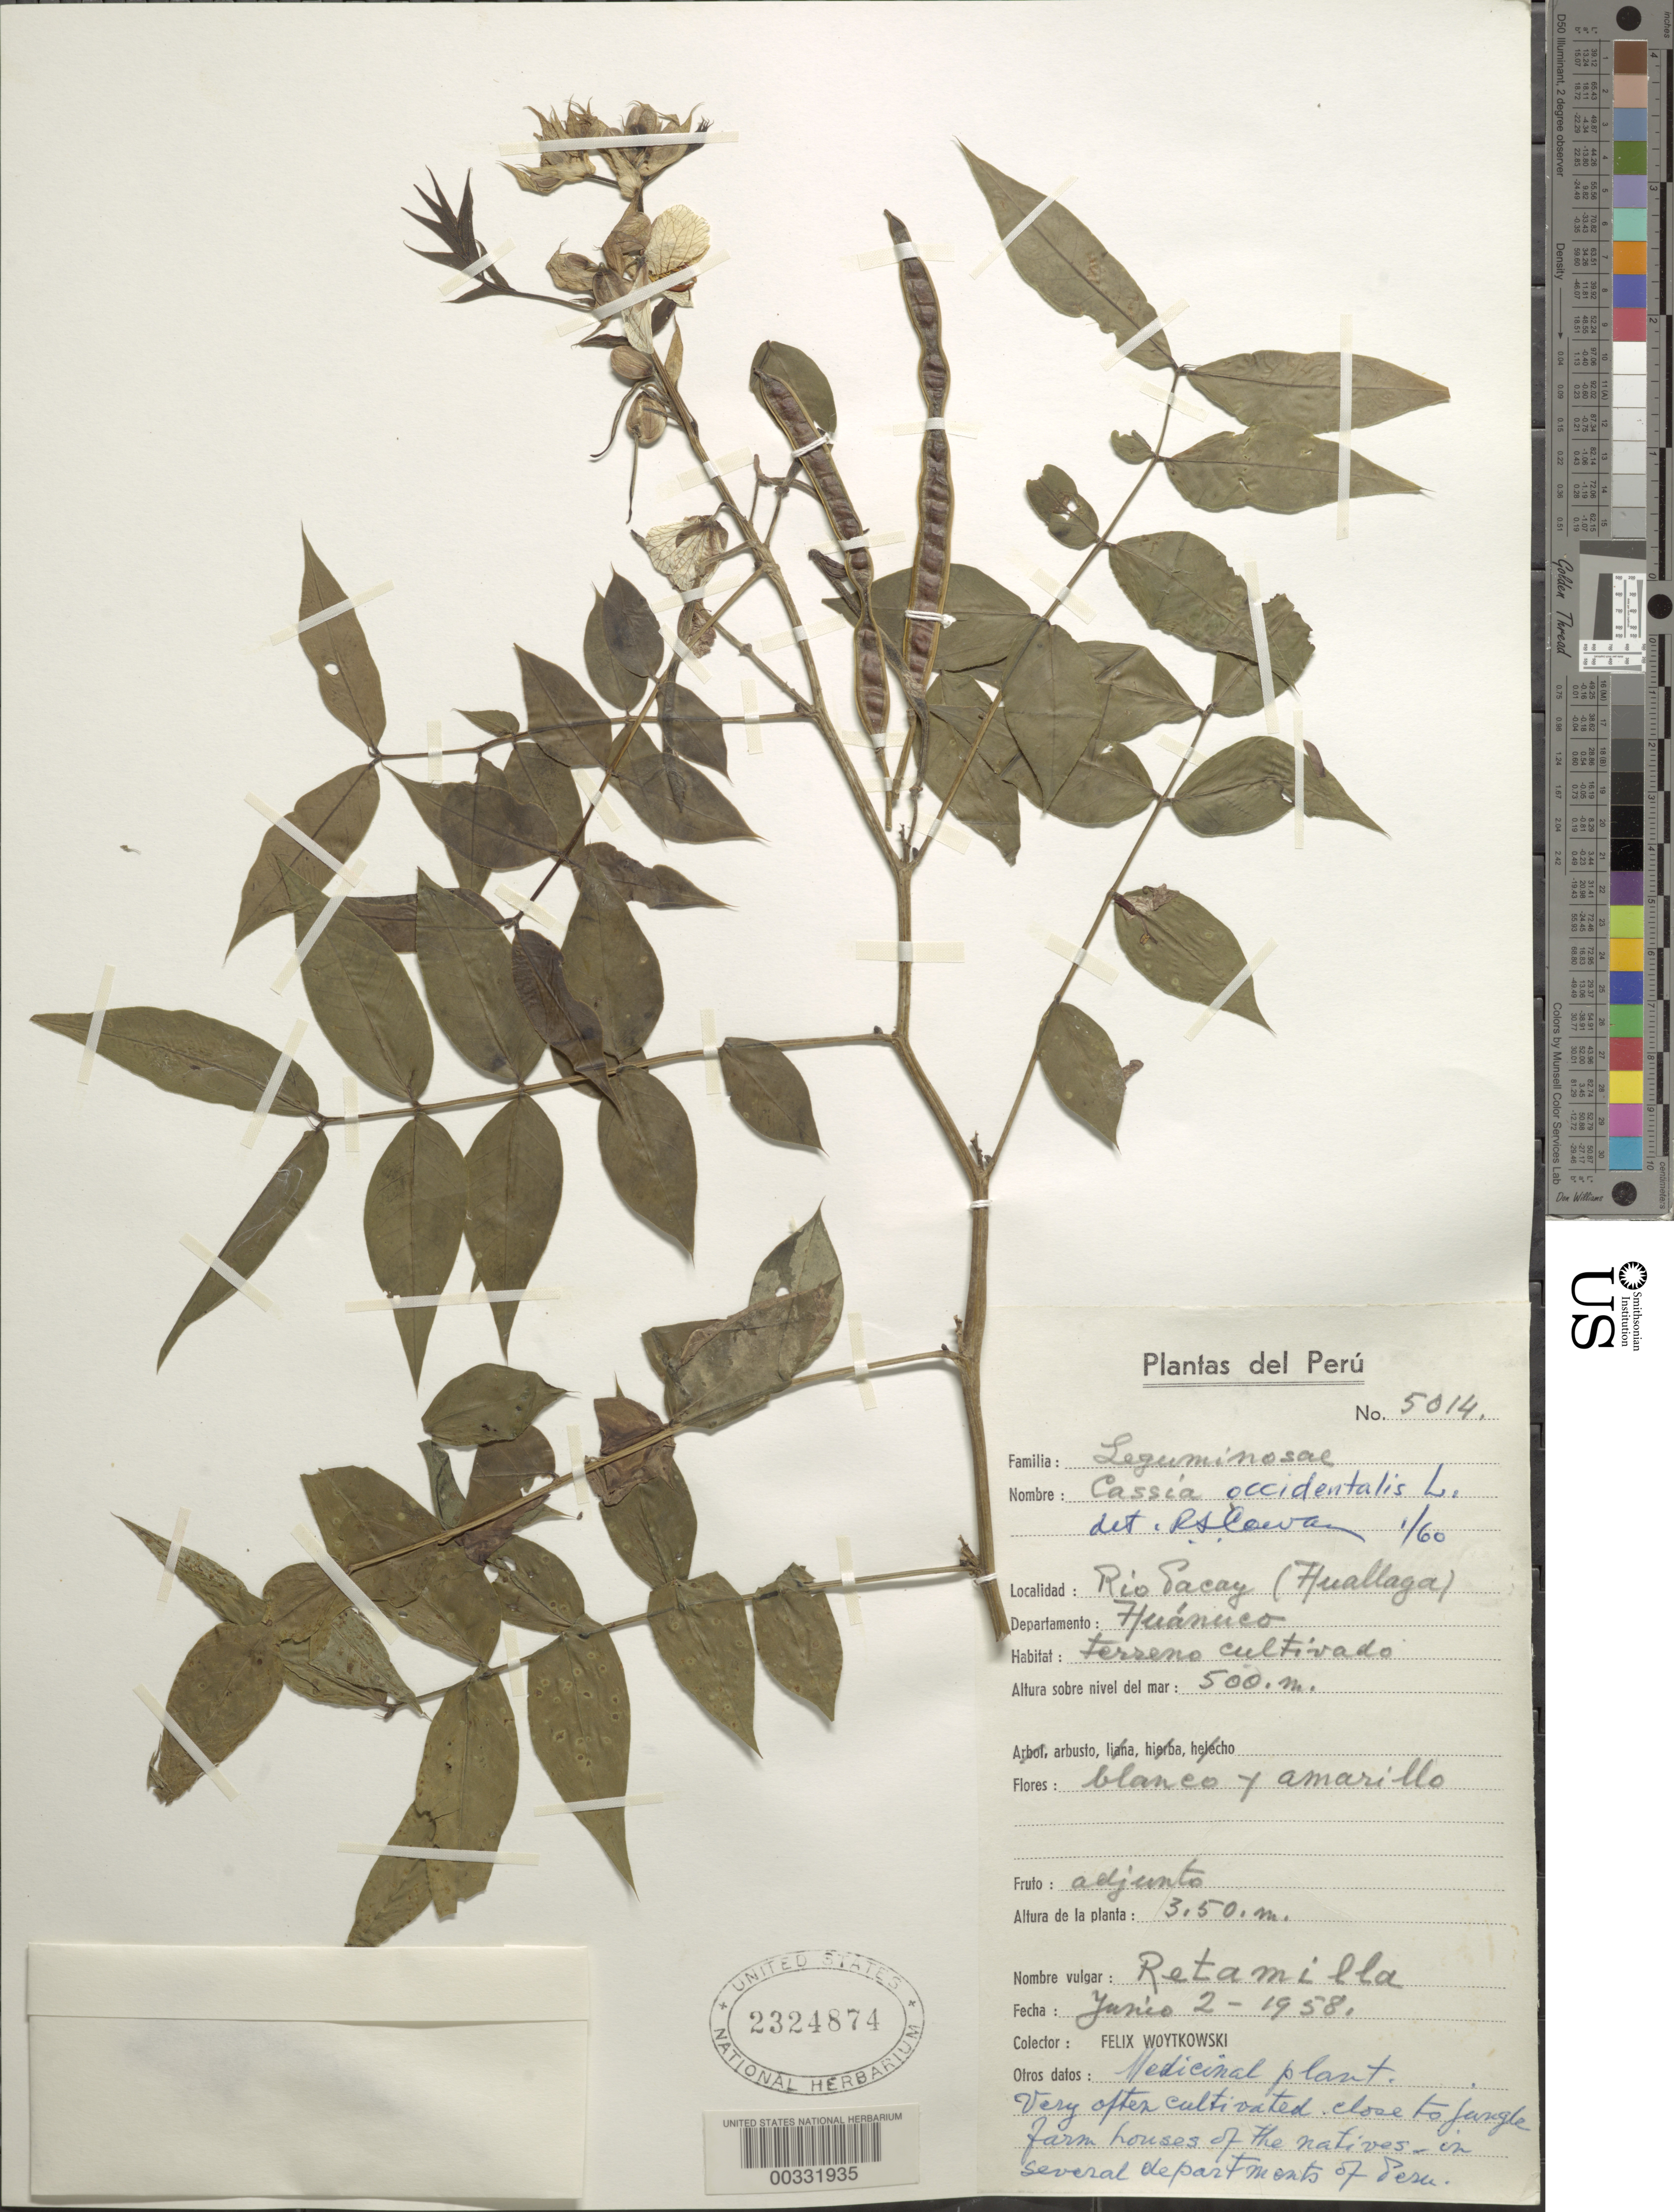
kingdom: Plantae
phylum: Tracheophyta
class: Magnoliopsida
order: Fabales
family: Fabaceae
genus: Senna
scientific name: Senna occidentalis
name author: (L.) Link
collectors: F. Woytkowski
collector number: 5014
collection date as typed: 02 Jun 1958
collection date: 1958-06-02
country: Peru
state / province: Huánuco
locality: Río Sacay (Huallaga)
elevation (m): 500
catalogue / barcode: US 2324874